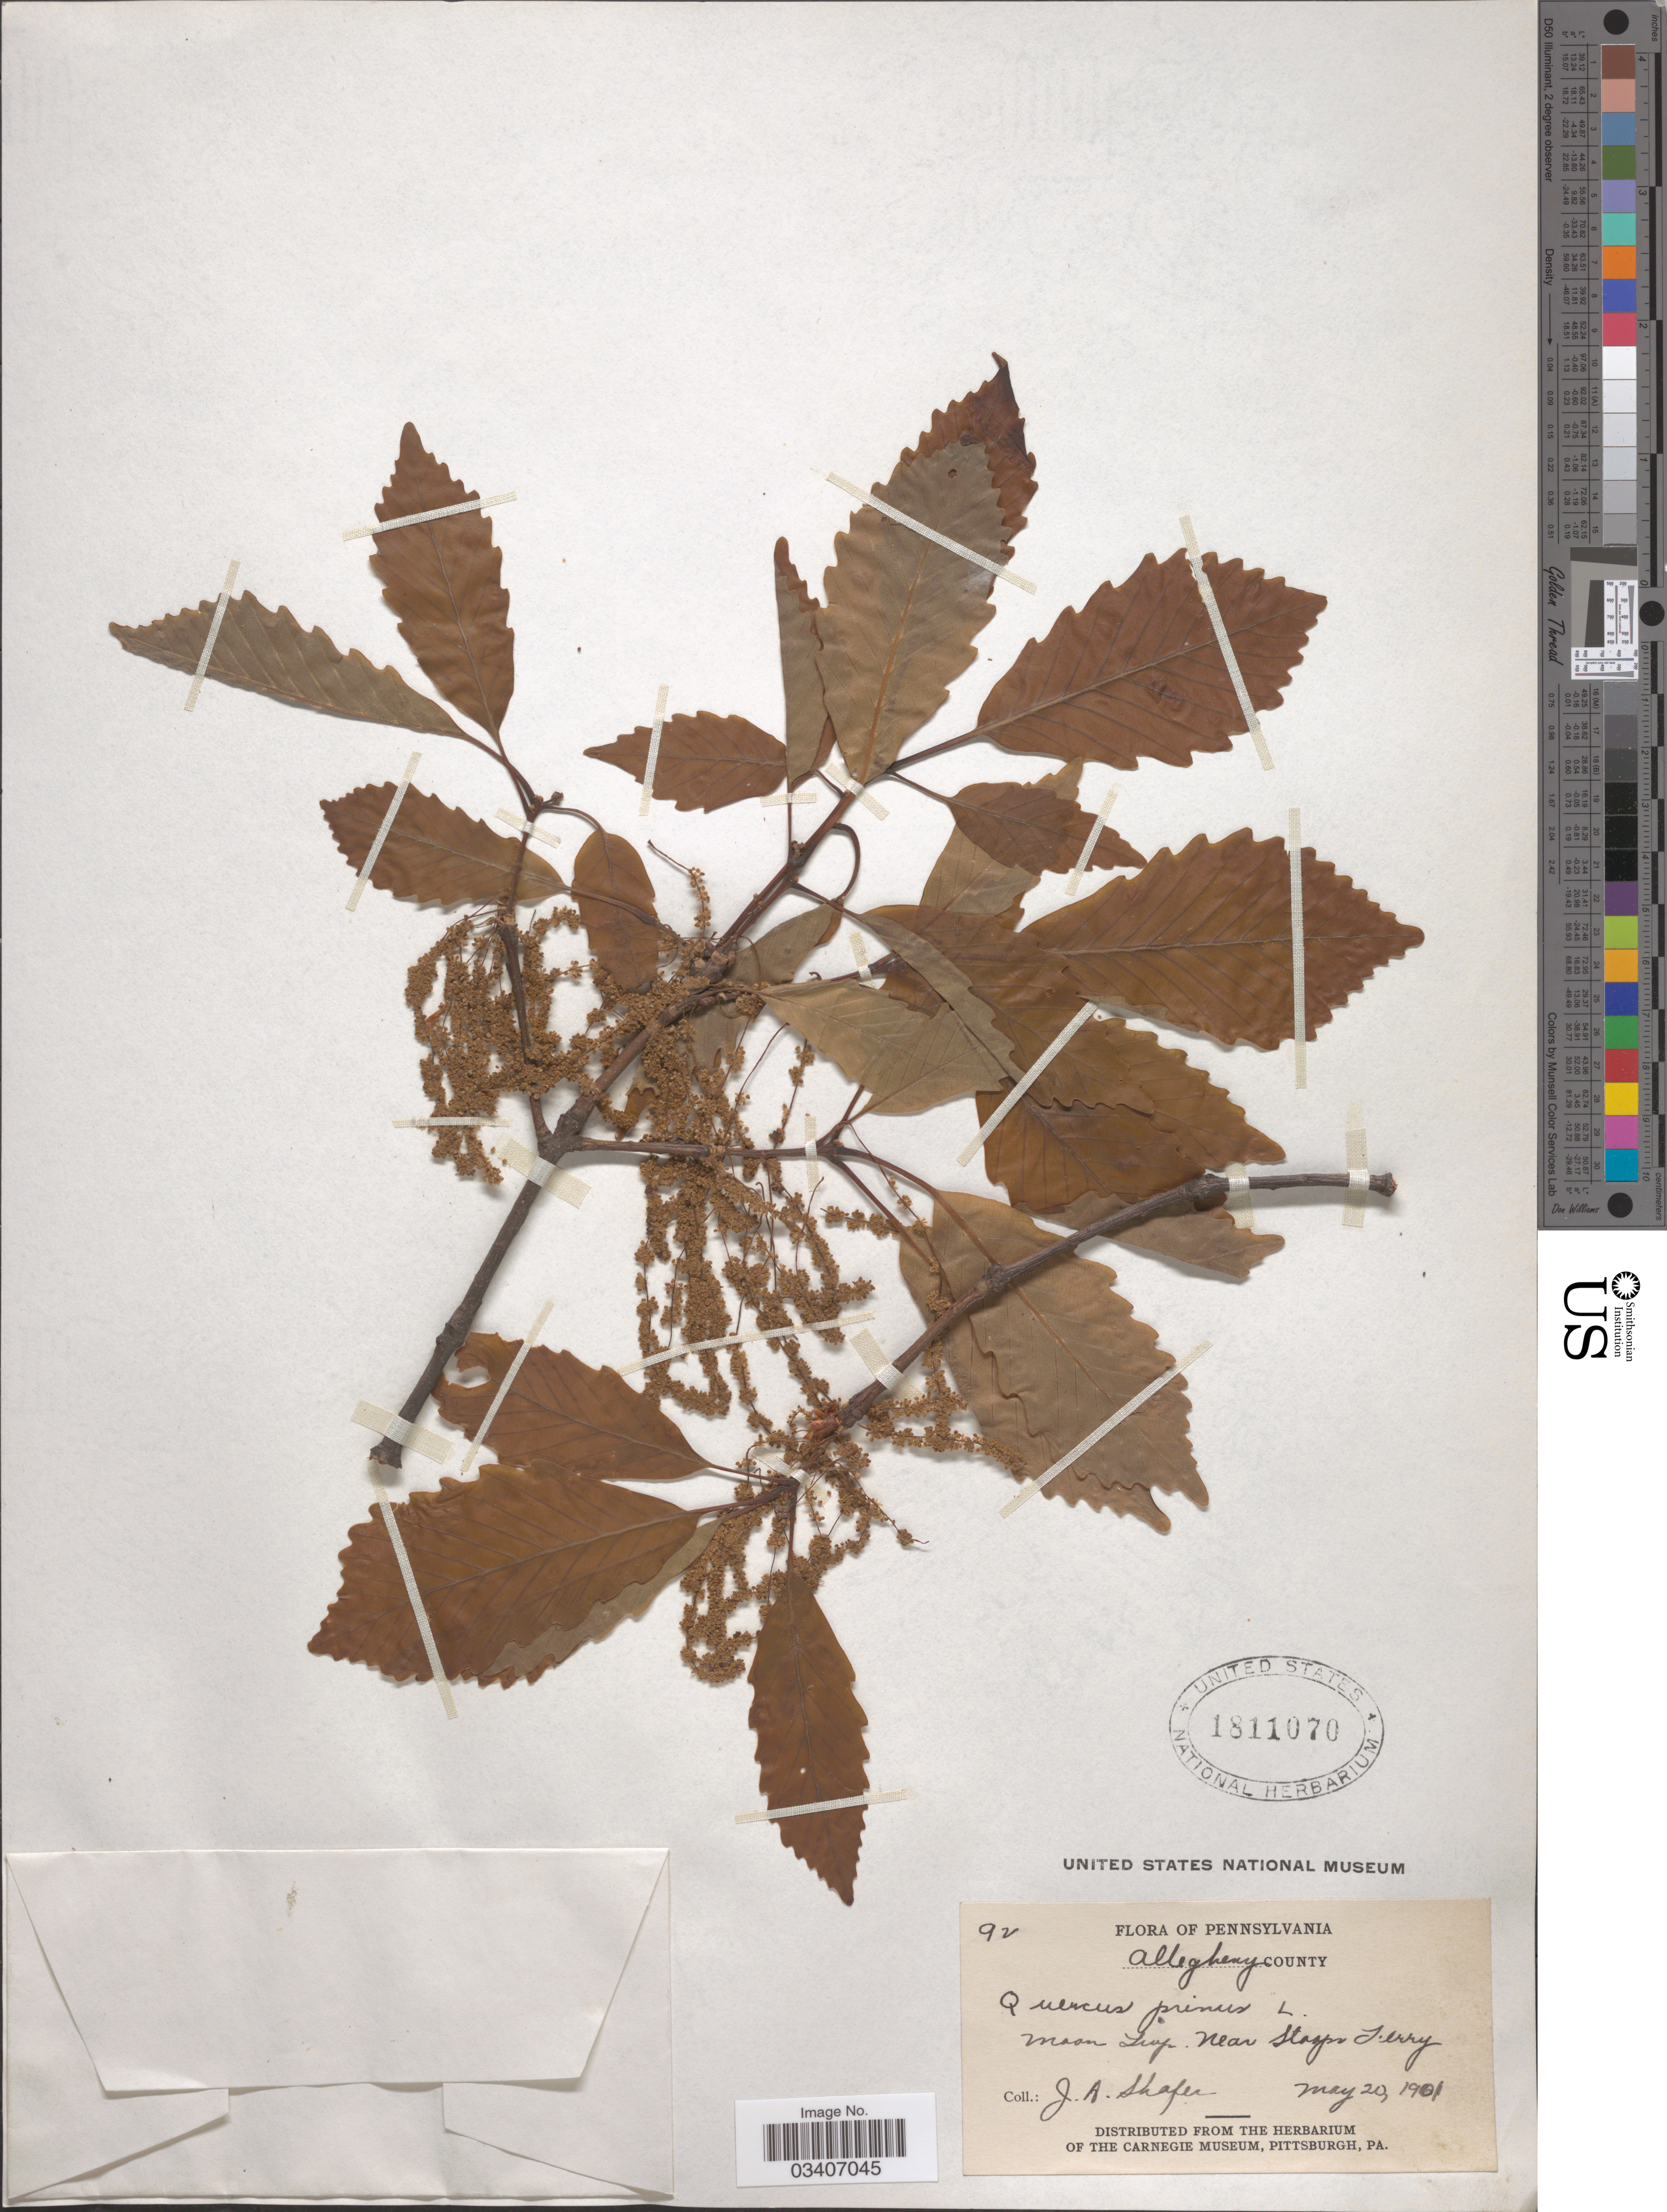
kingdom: Plantae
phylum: Tracheophyta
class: Magnoliopsida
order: Fagales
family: Fagaceae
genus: Quercus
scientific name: Quercus montana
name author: Willd.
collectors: J. A. Shafer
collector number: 92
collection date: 1901-05-20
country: United States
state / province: Pennsylvania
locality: Allegheny County. Moon Twp. Near Stoops Ferry.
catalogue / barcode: US 1811070